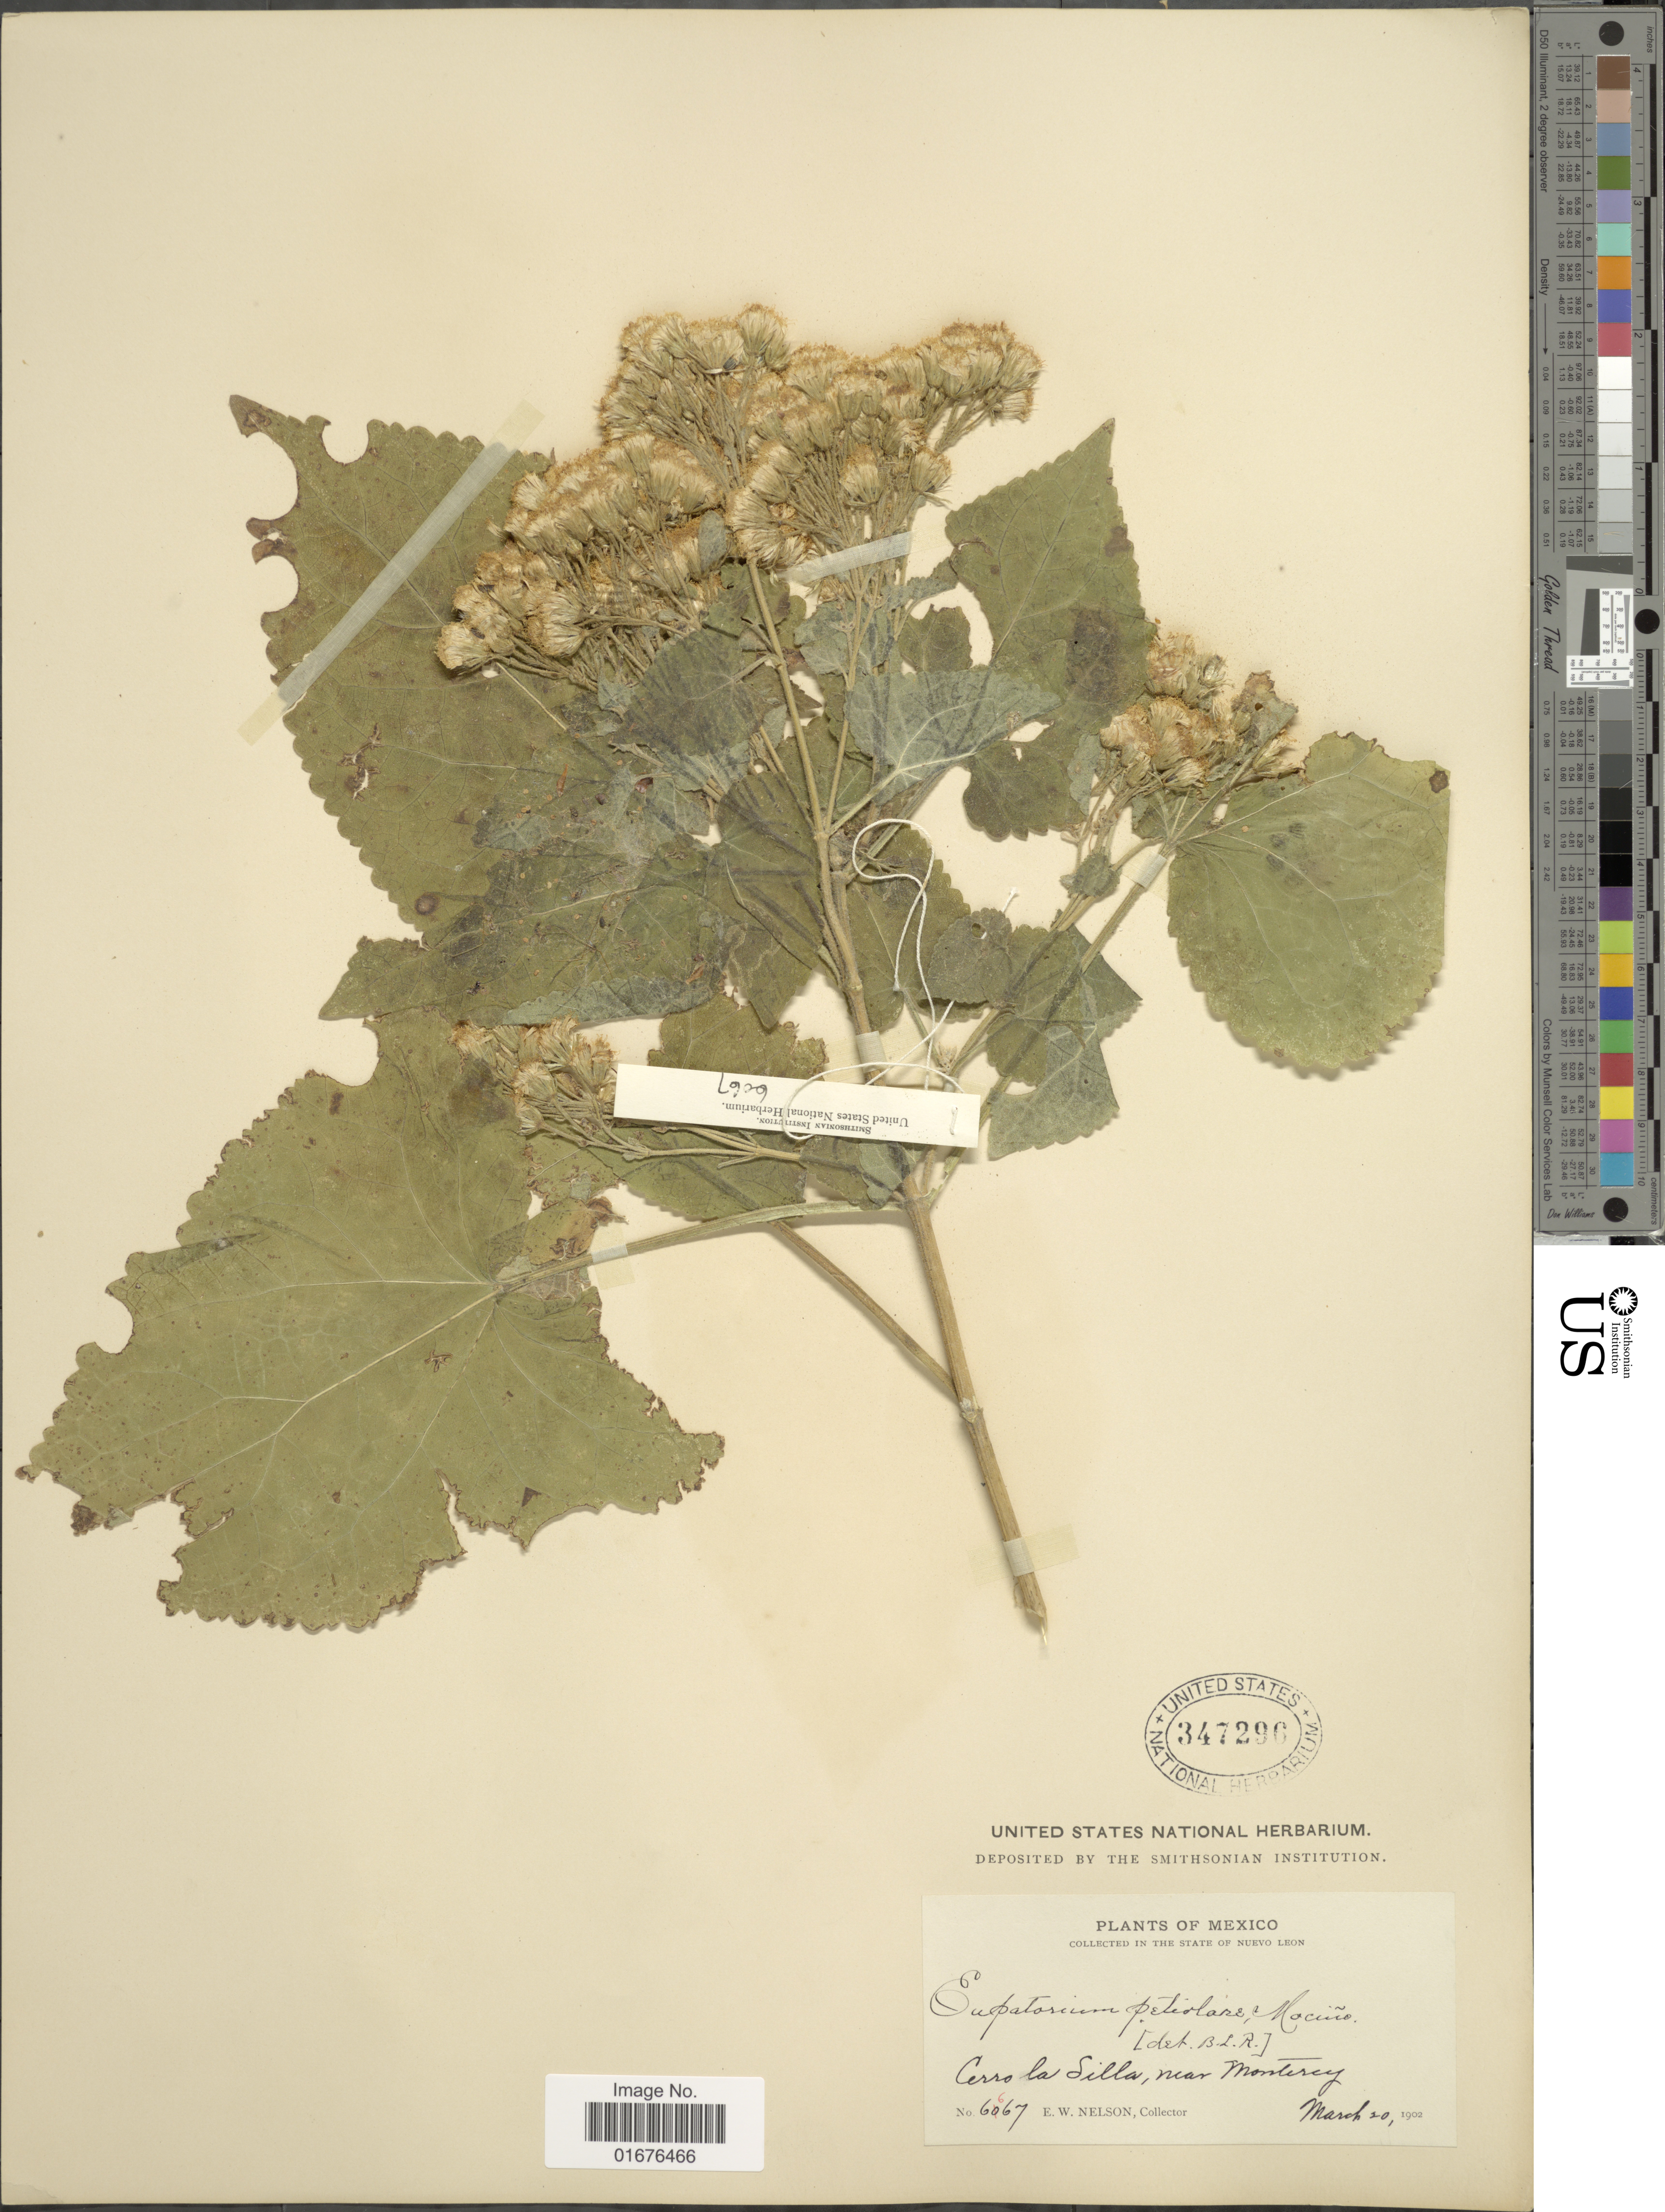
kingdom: Plantae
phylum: Tracheophyta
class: Magnoliopsida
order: Asterales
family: Asteraceae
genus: Ageratina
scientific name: Ageratina petiolaris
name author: (Moc. & Sessé ex DC.) R.M. King & H. Rob.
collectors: E. W. Nelson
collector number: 6667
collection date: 1902-03-20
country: Mexico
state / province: Nuevo León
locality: Cerro la Silla, near Monterey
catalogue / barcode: US 347296